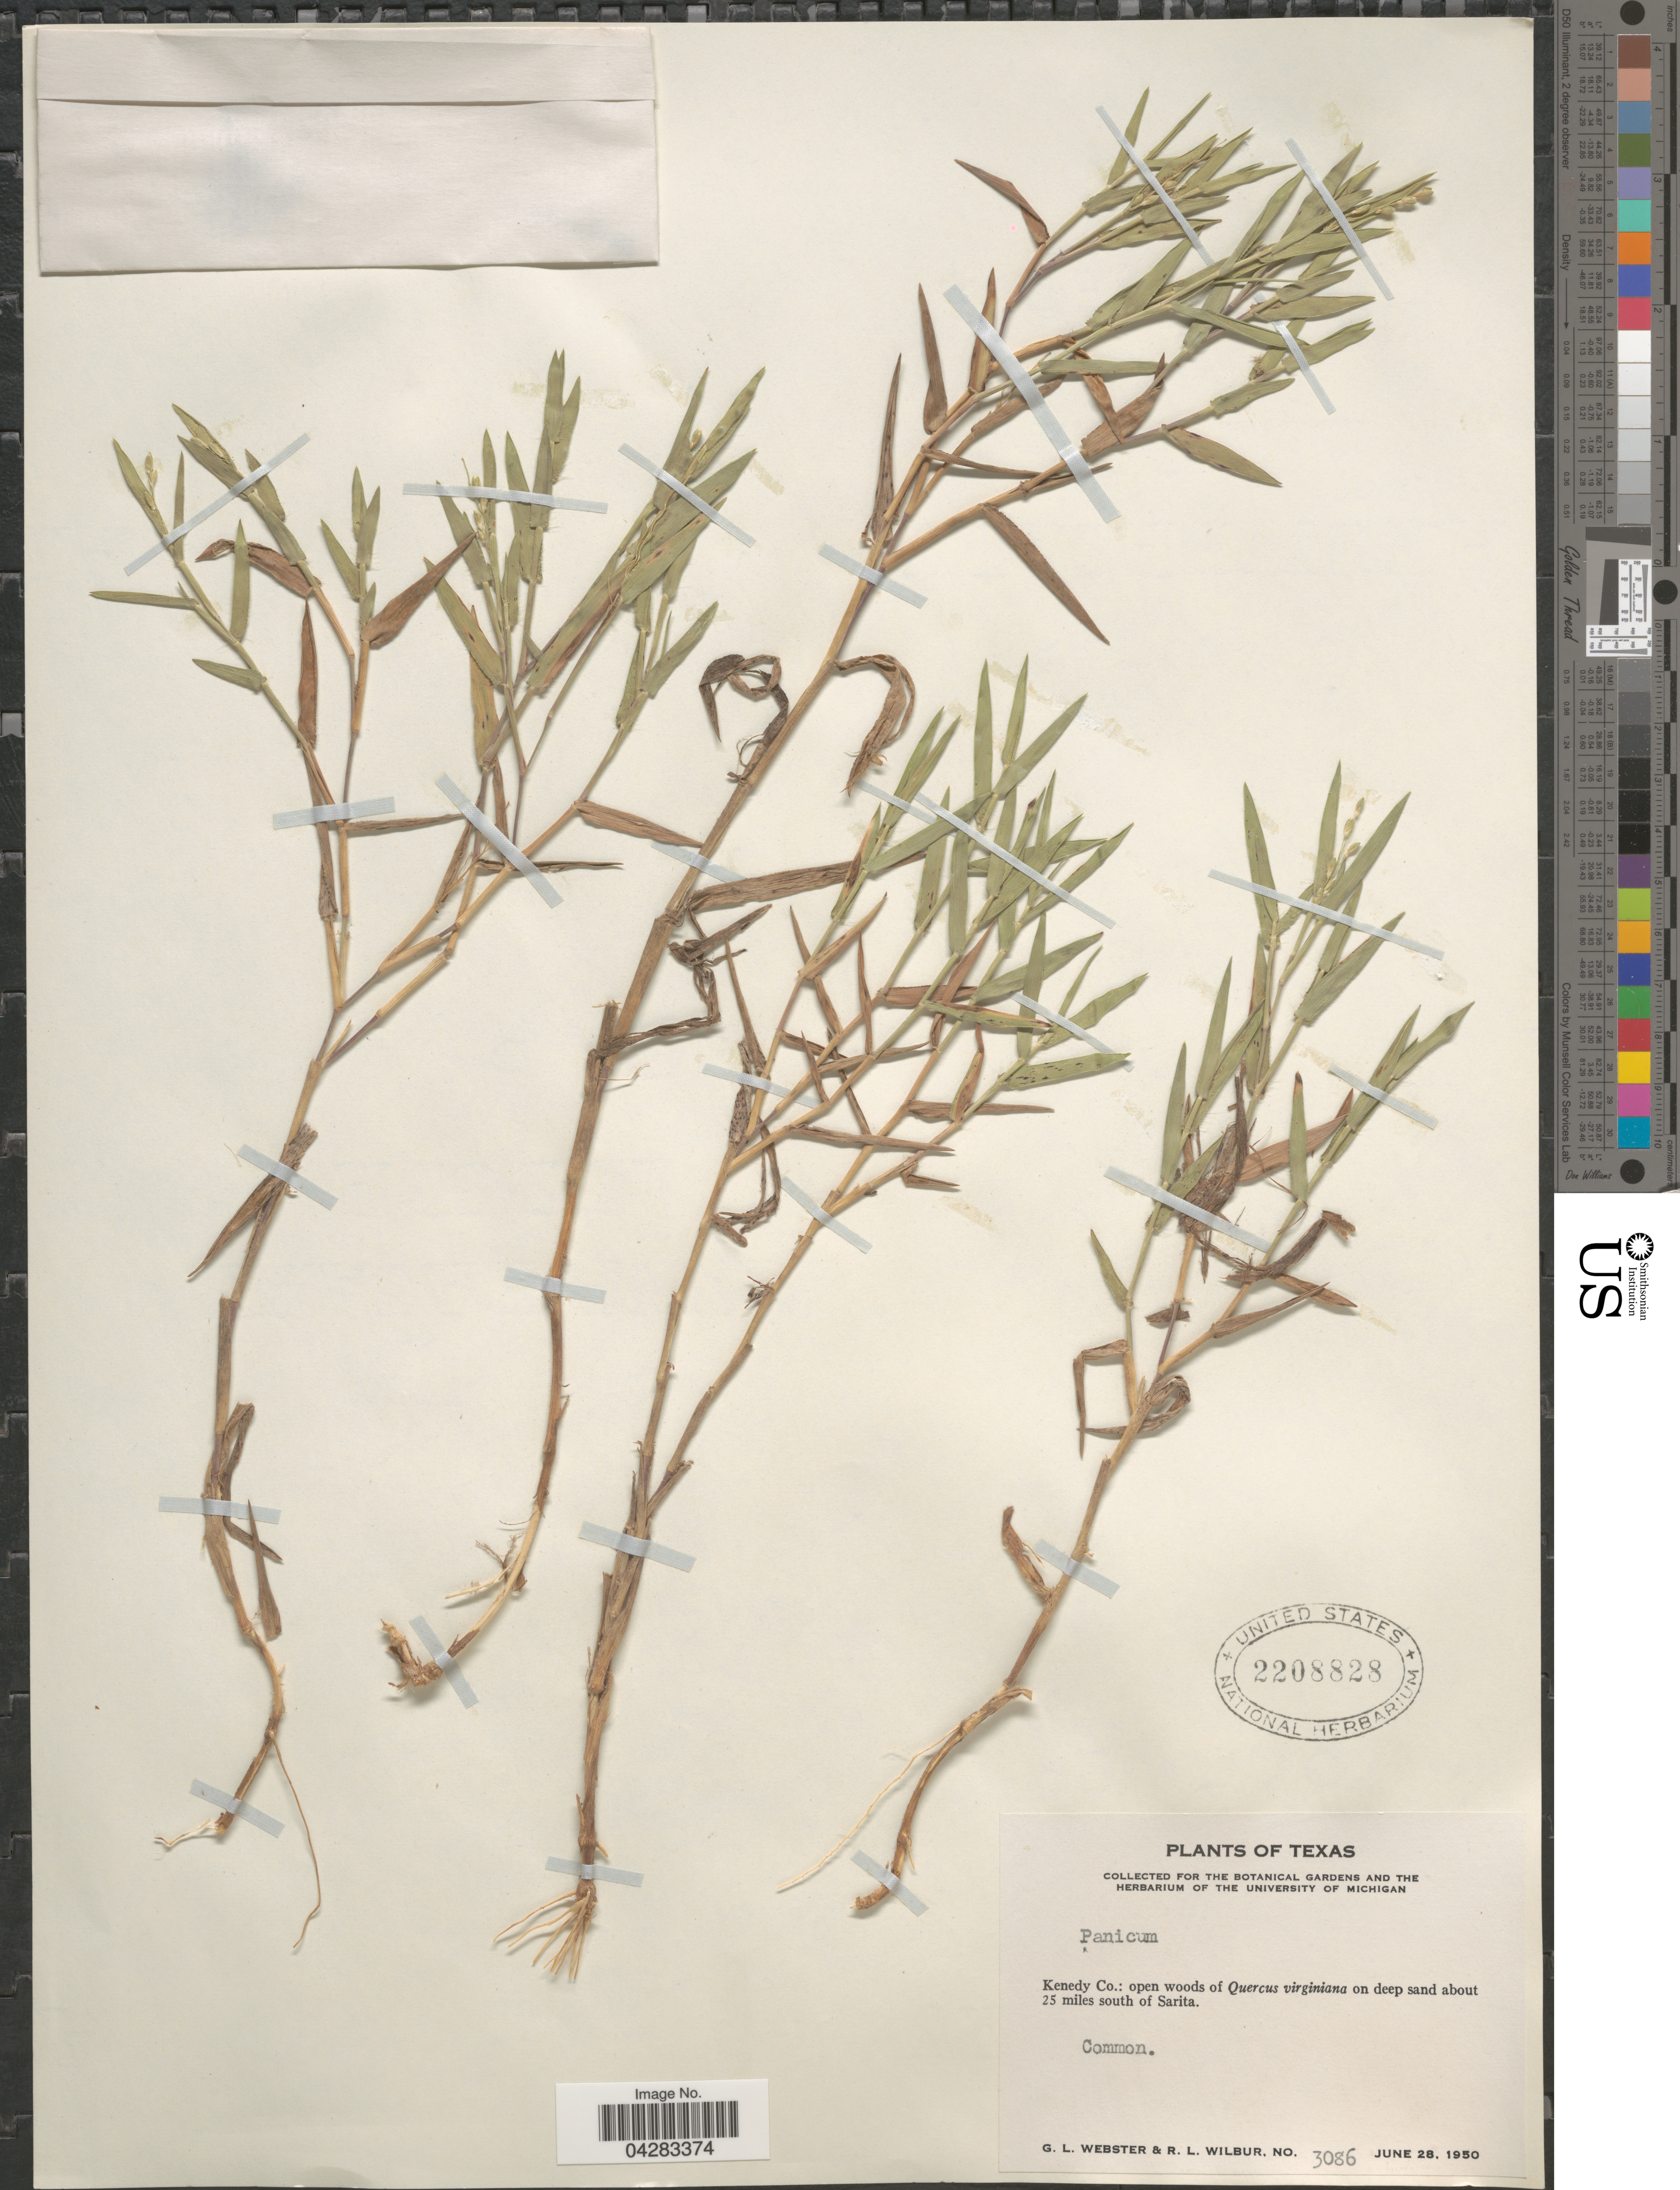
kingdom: Plantae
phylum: Tracheophyta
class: Liliopsida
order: Poales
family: Poaceae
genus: Dichanthelium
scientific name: Dichanthelium nodatum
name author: (Hitchc. & Chase) Gould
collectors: G. L. Webster & R. L. Wilbur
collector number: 3086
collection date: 1950-06-28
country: United States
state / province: Texas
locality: Kenedy Co.: open woods of Quercus virginiana on deep sand about 25 miles south of Sarita.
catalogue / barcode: US 2208828